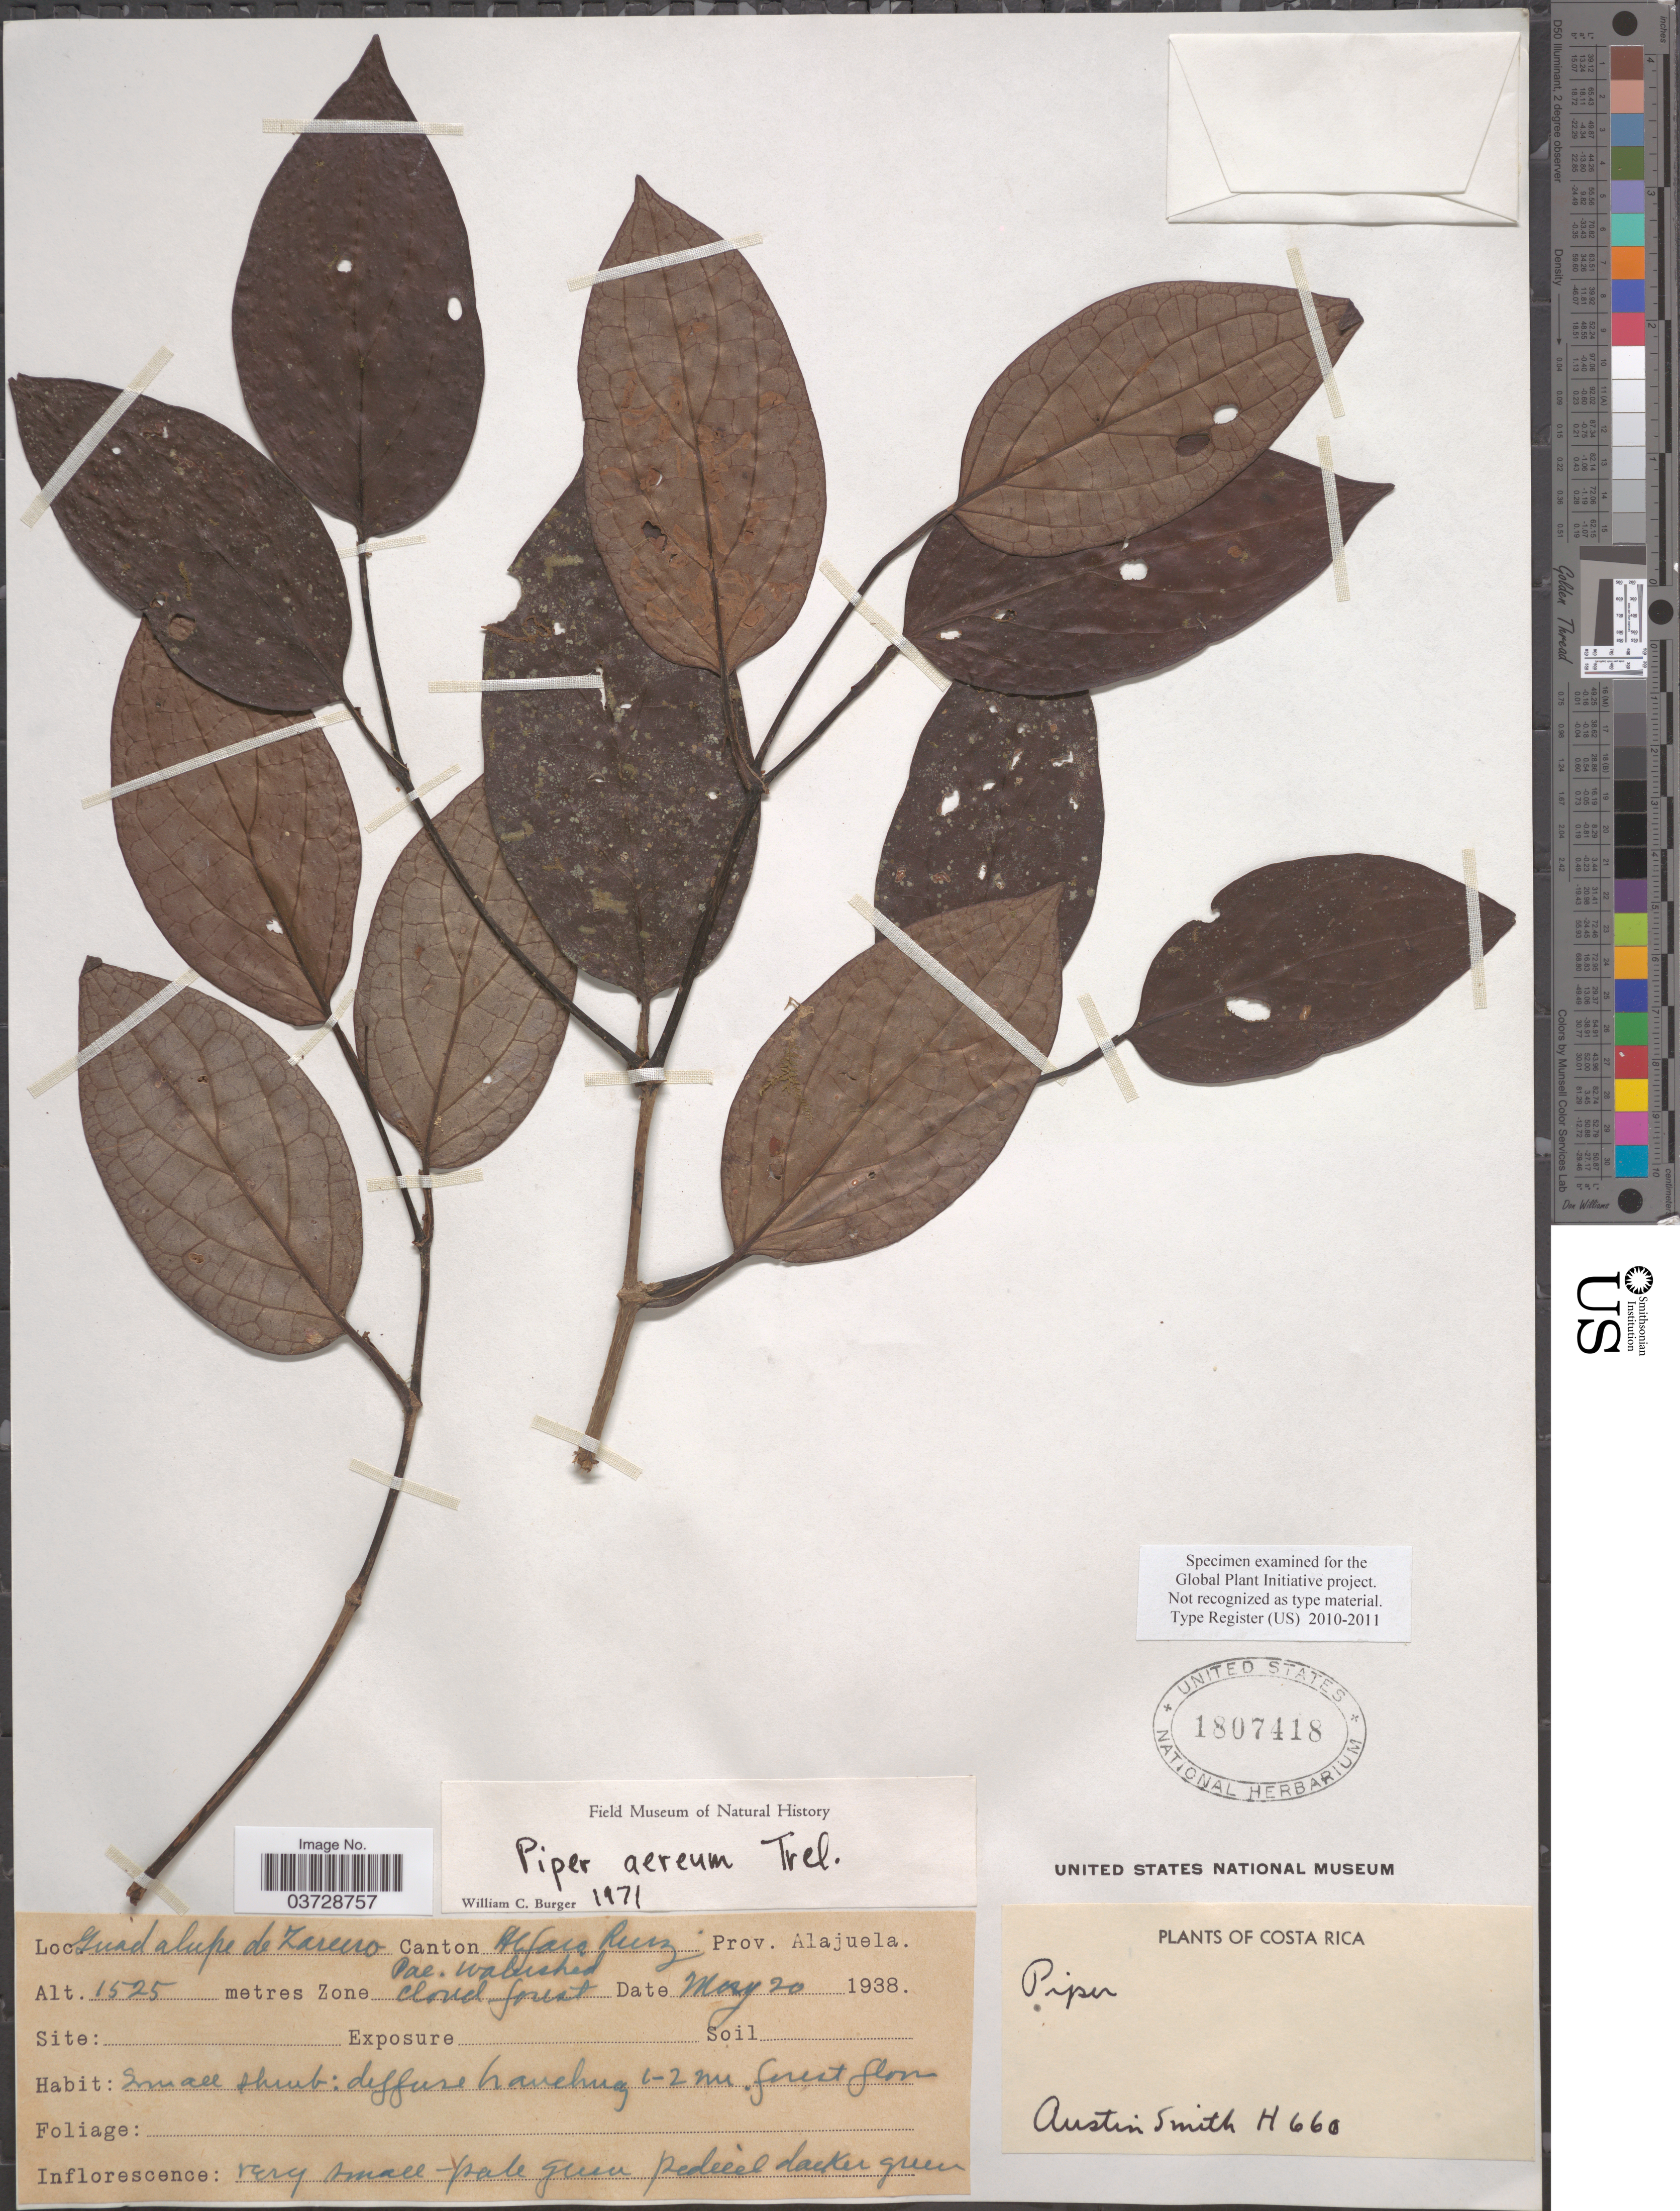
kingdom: Plantae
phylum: Tracheophyta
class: Magnoliopsida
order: Piperales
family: Piperaceae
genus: Piper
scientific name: Piper aereum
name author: Trel.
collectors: Aust P. Smith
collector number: H660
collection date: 1938-05-20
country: Costa Rica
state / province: Alajuela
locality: Guadalupe de Zarcero. Canton Alfaro Ruiz.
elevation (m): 1525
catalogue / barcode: US 1807418